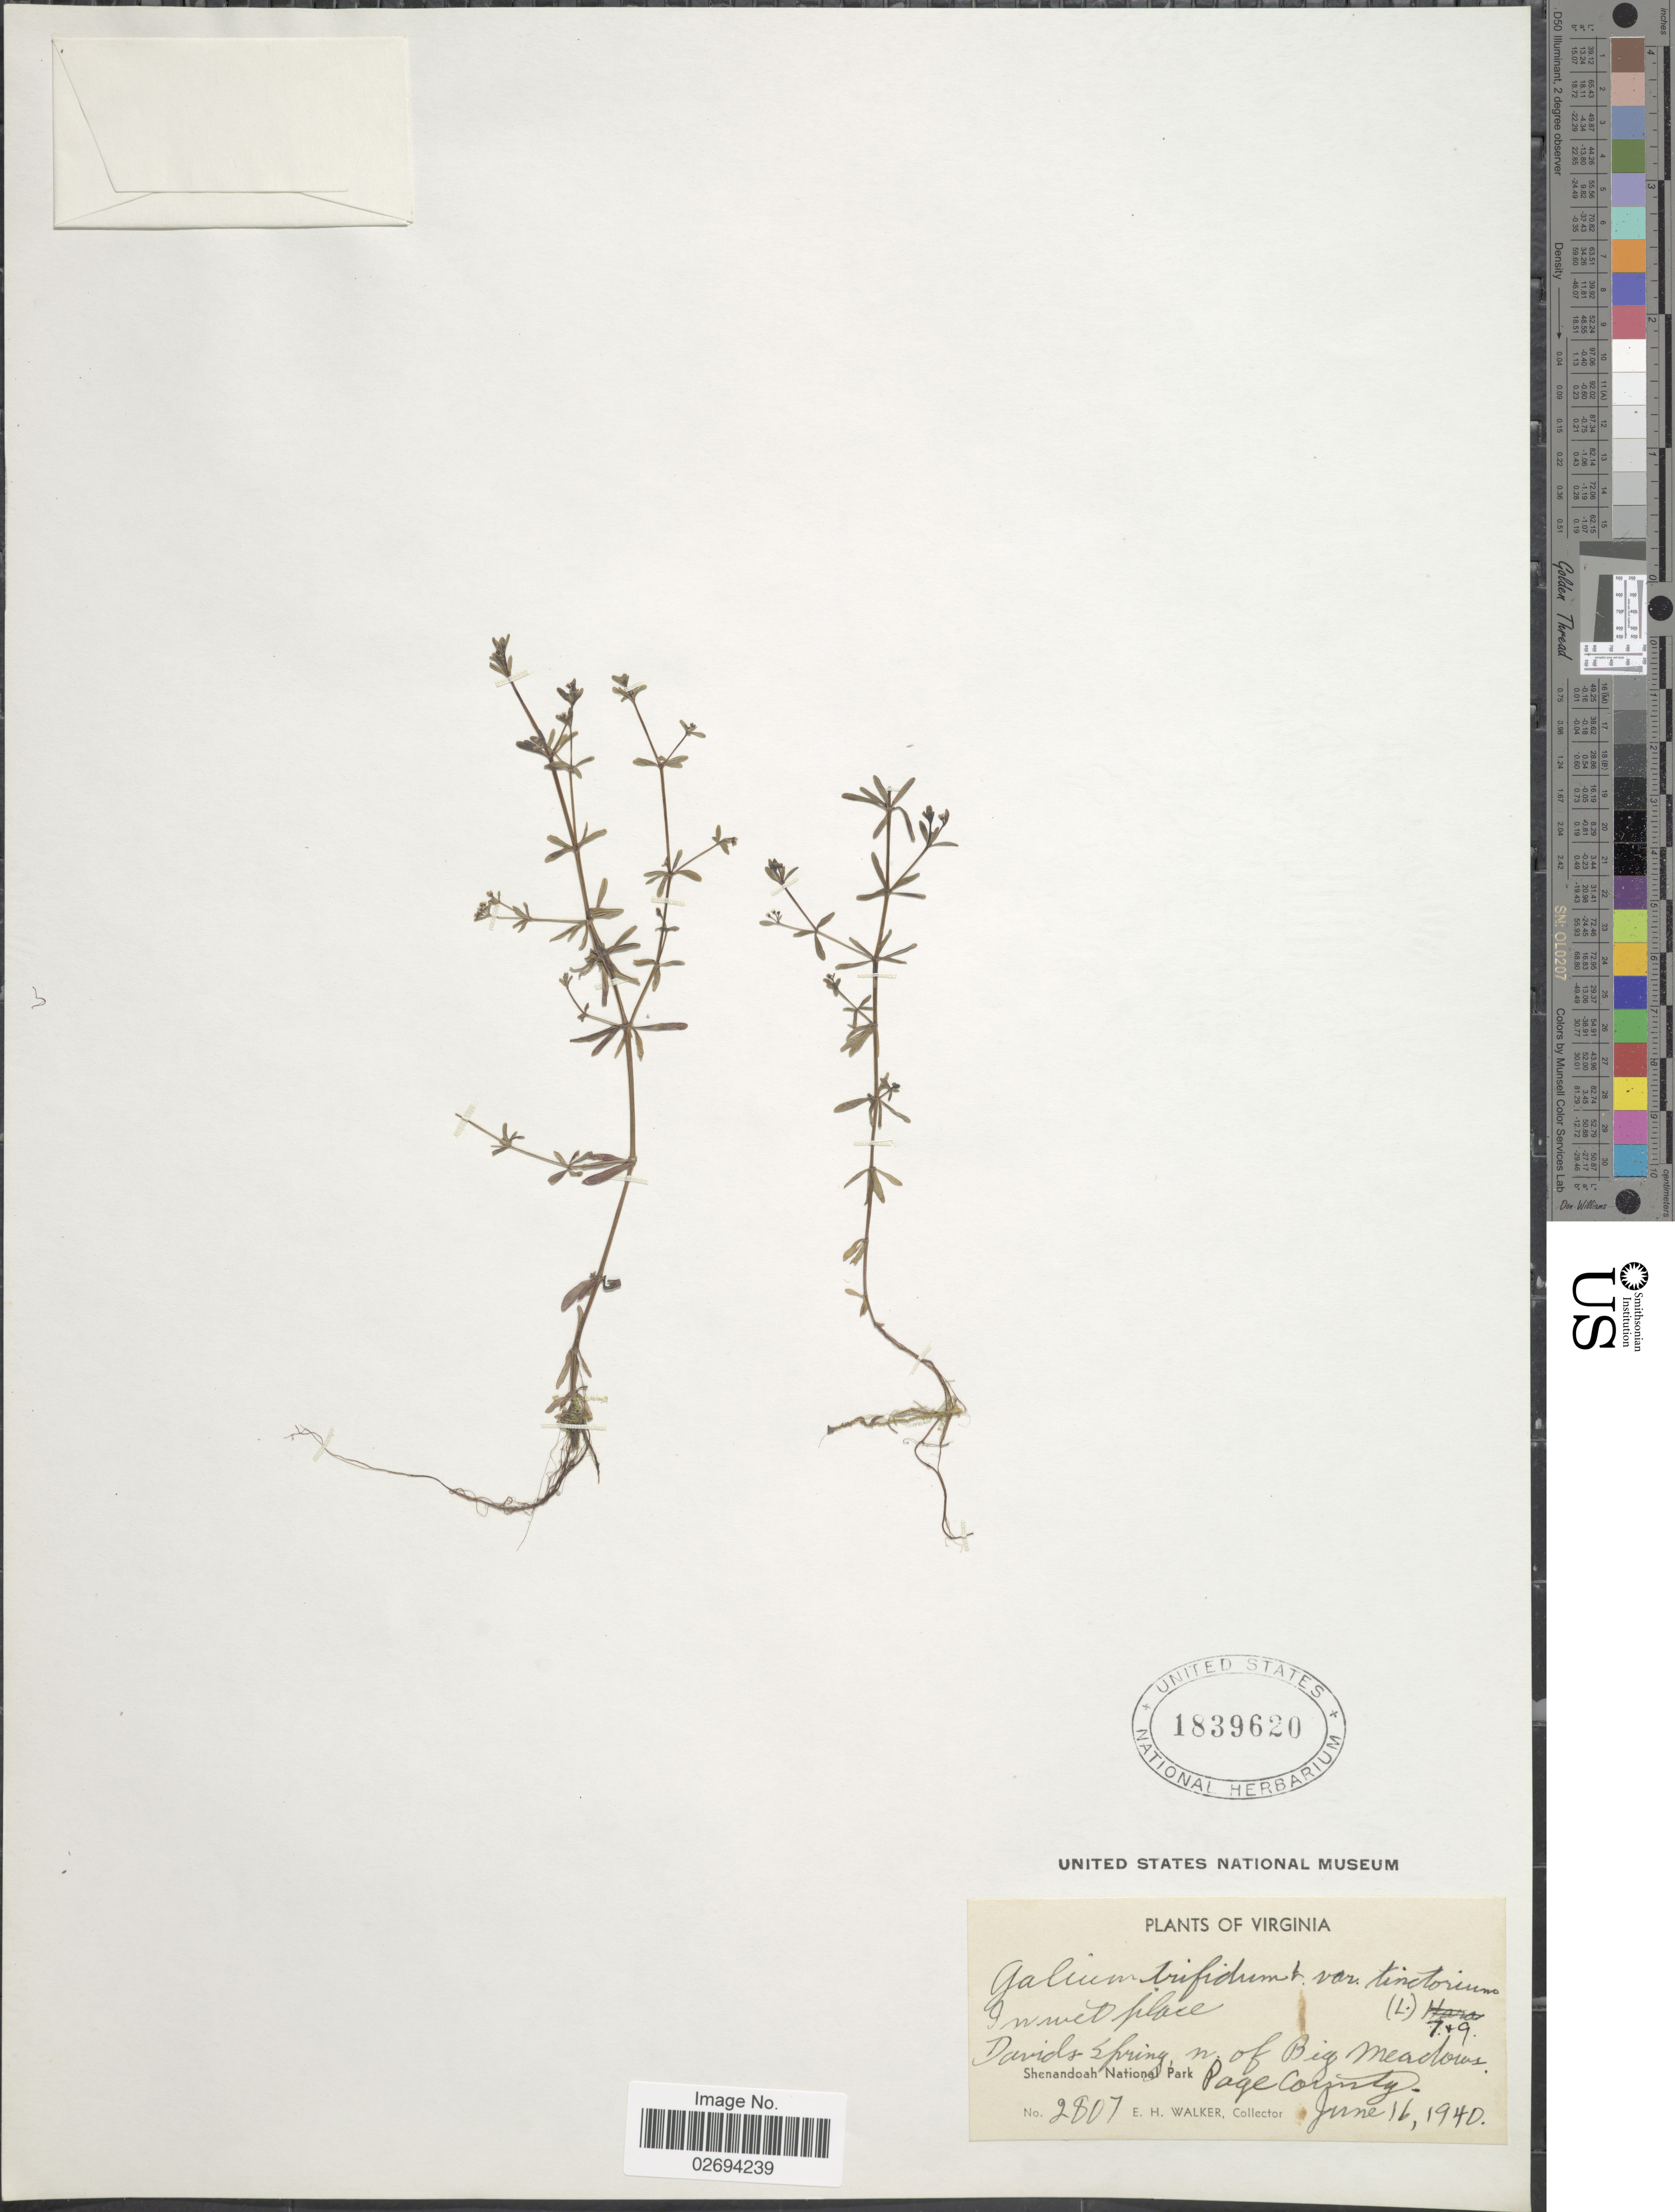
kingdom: Plantae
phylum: Tracheophyta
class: Magnoliopsida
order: Gentianales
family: Rubiaceae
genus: Galium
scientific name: Galium trifidum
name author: L.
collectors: E. H. Walker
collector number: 2807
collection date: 1940-06-16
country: United States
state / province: Virginia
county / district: Page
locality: Davids Spring, n. of Big Meadows. Shenandoah National Park. Page County.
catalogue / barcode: US 1839620